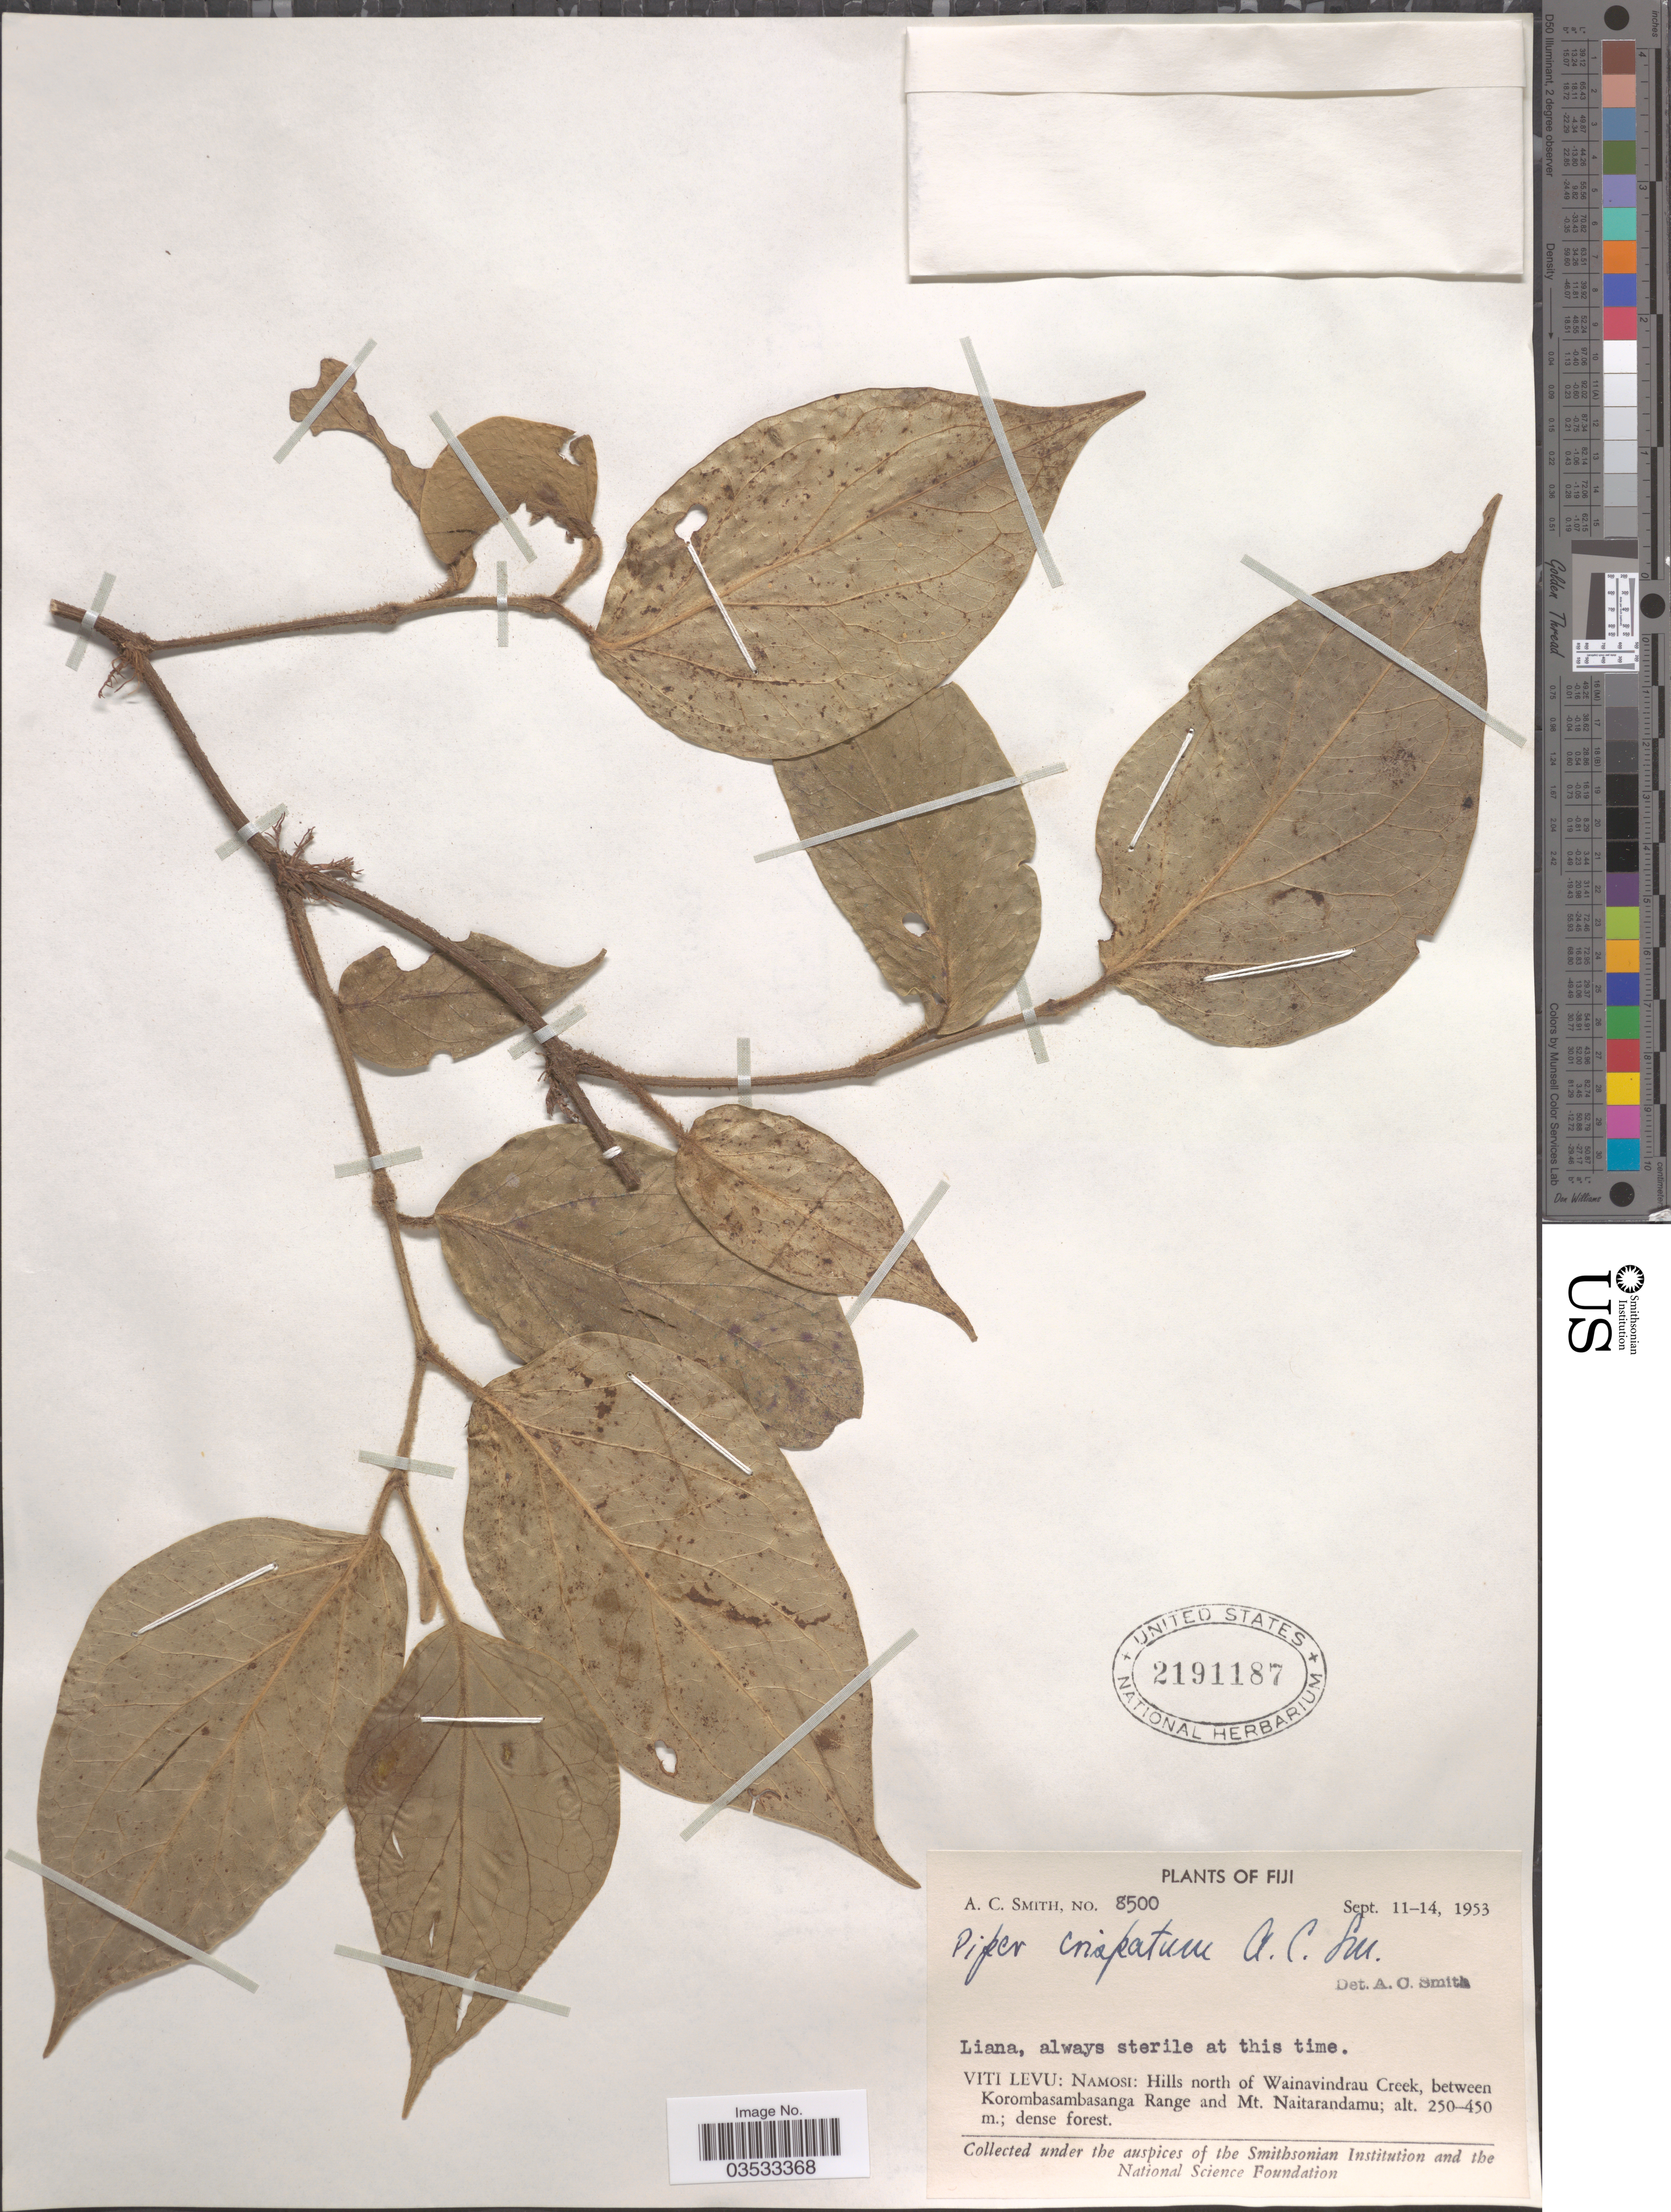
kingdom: Plantae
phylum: Tracheophyta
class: Magnoliopsida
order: Piperales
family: Piperaceae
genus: Piper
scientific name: Piper crispatum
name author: A.C. Sm.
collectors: A. C. Smith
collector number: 8500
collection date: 1953-09-11/1953-09-14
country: Fiji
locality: Viti Levu: Namosi: Hills north of Wainacindrau Creek, between Korombasambasanga Range and Mt. Naitarandamu.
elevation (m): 250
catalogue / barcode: US 2191187